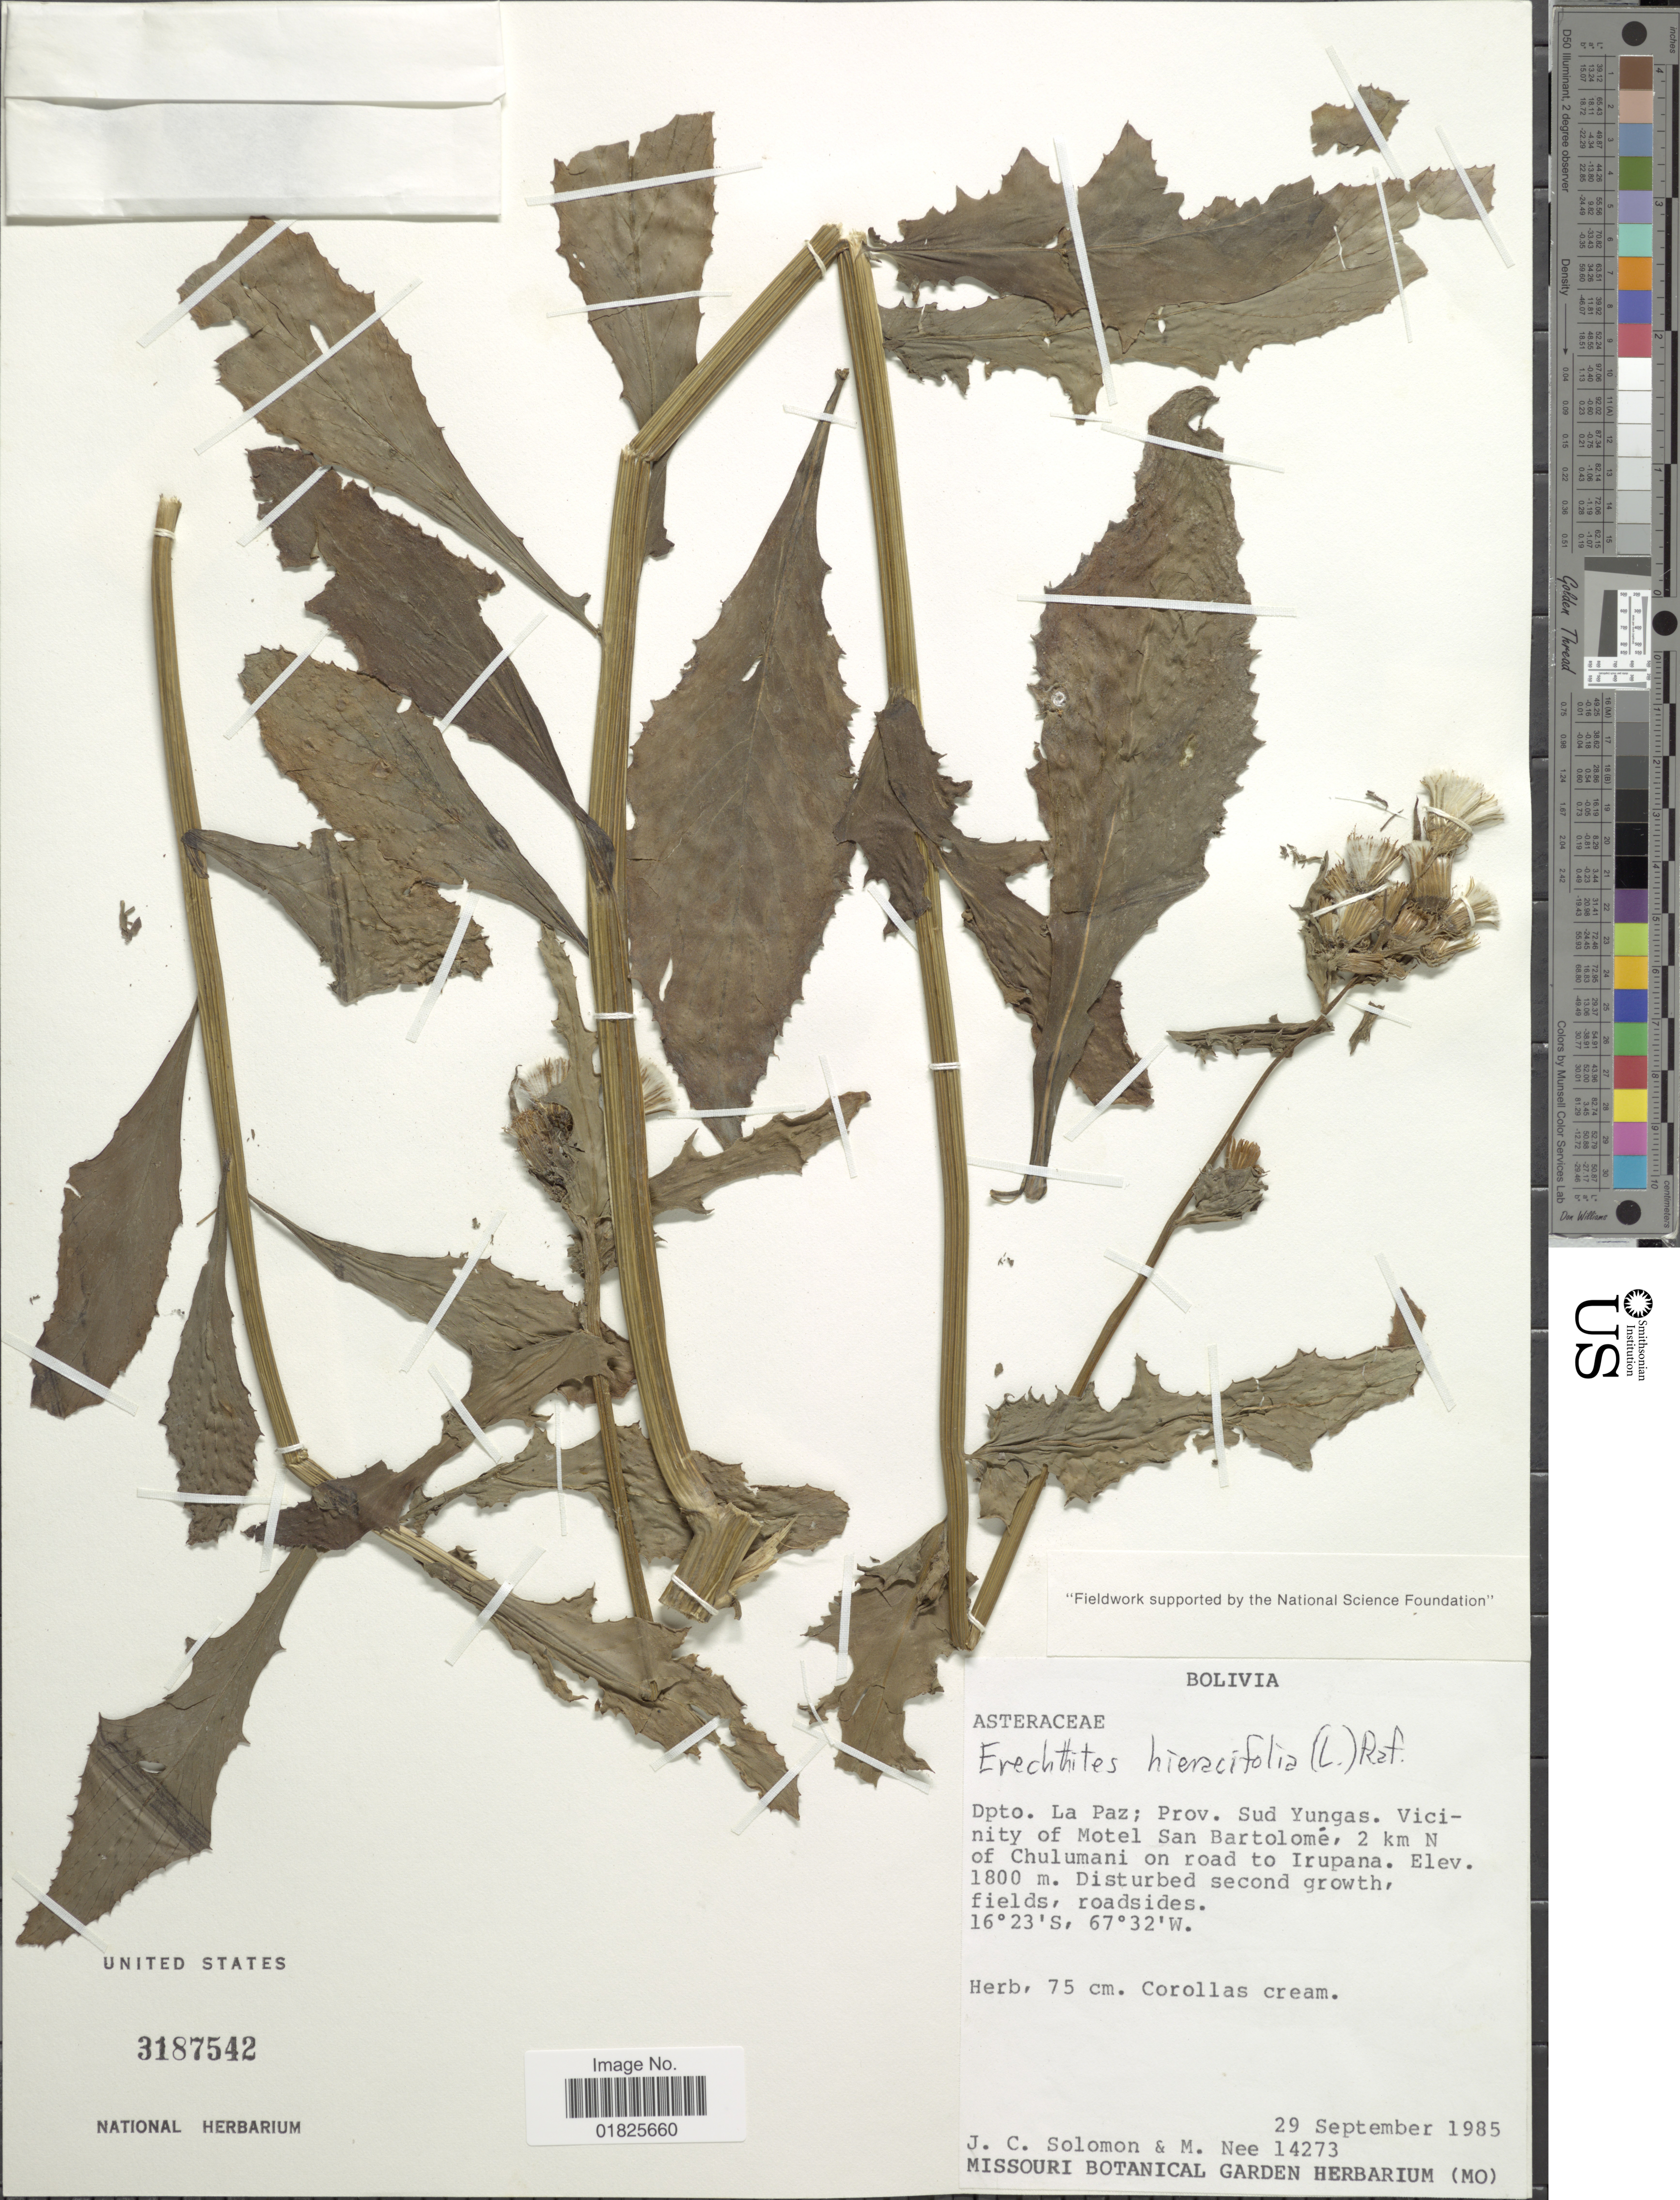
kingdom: Plantae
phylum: Tracheophyta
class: Magnoliopsida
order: Asterales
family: Asteraceae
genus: Erechtites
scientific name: Erechtites prenanthoides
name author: Hook. f.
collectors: J. C. Solomon & M. Nee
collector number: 14273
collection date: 1985-09-29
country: Bolivia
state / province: La Paz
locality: Prov. Sud Yungas. Vicinity of Motel San Bartolome, 2 km N of Chulumani on road to Irupana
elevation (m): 1800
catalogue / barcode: US 3187542